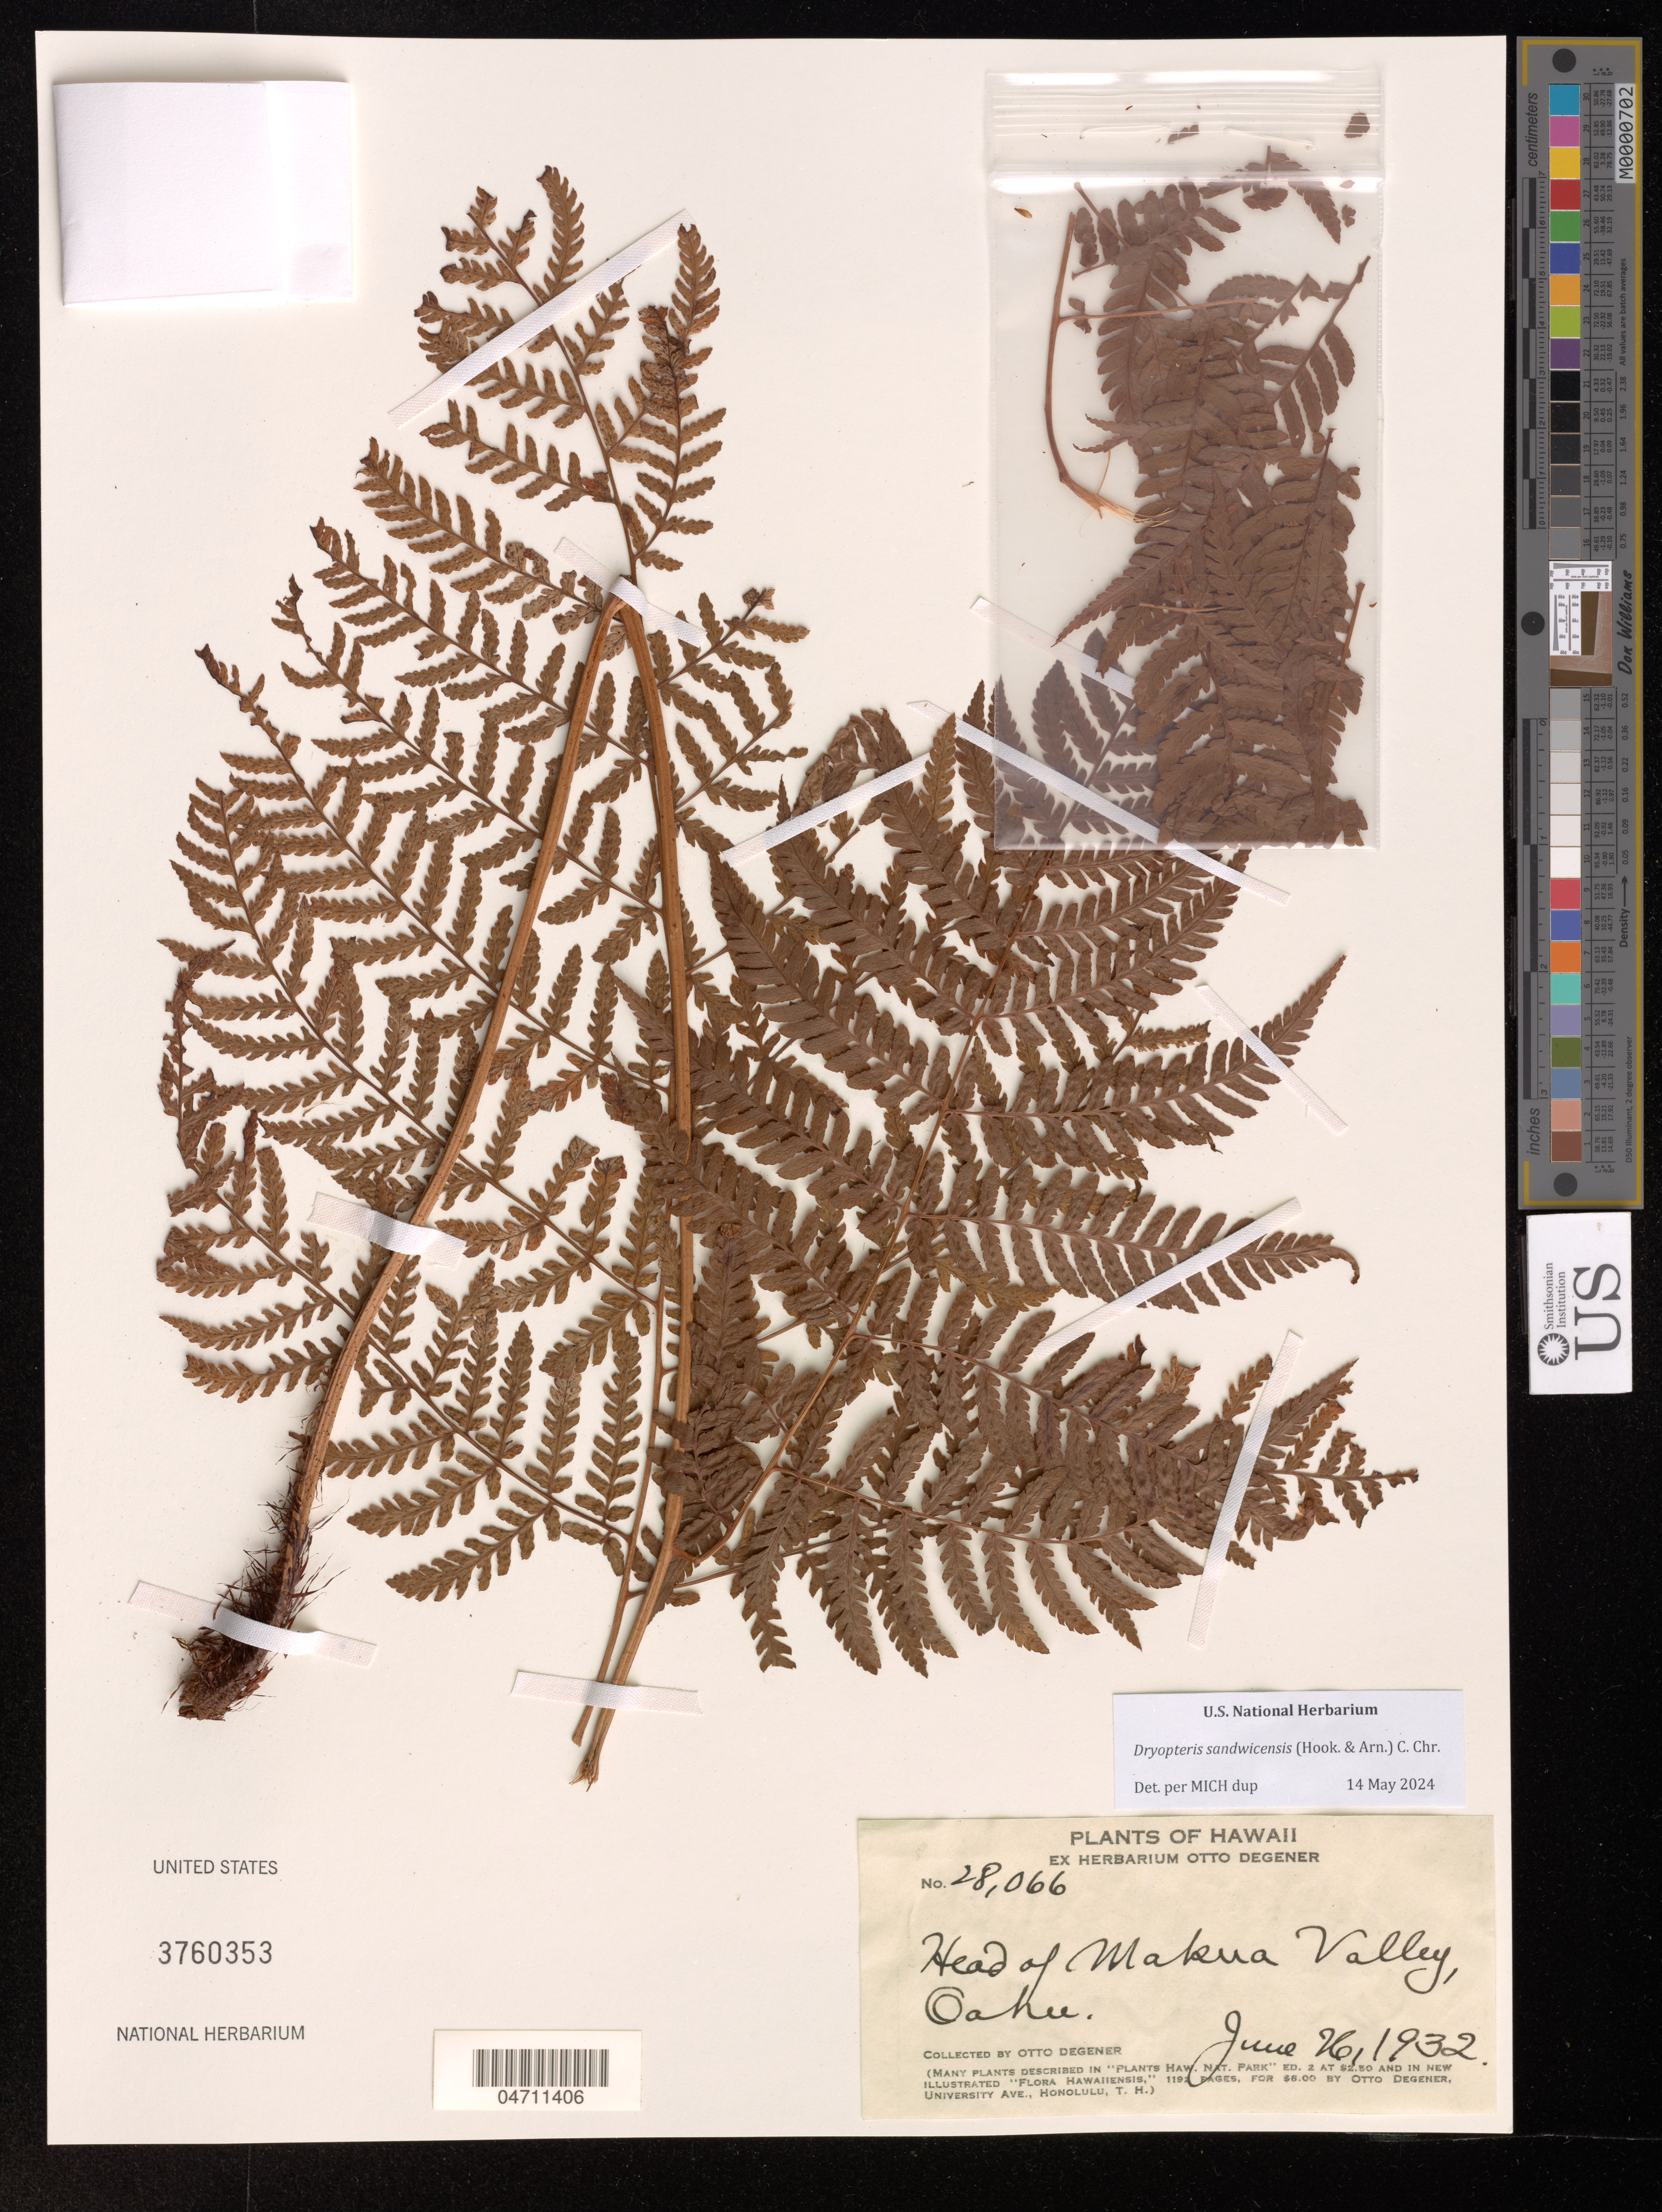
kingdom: Plantae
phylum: Tracheophyta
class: Polypodiopsida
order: Polypodiales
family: Dryopteridaceae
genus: Dryopteris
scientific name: Dryopteris sandwicensis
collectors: O. Degener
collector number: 28066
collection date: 1932-06-26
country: United States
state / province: Hawaii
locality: Head of Makua Valley, Oahu.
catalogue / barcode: US 3760353